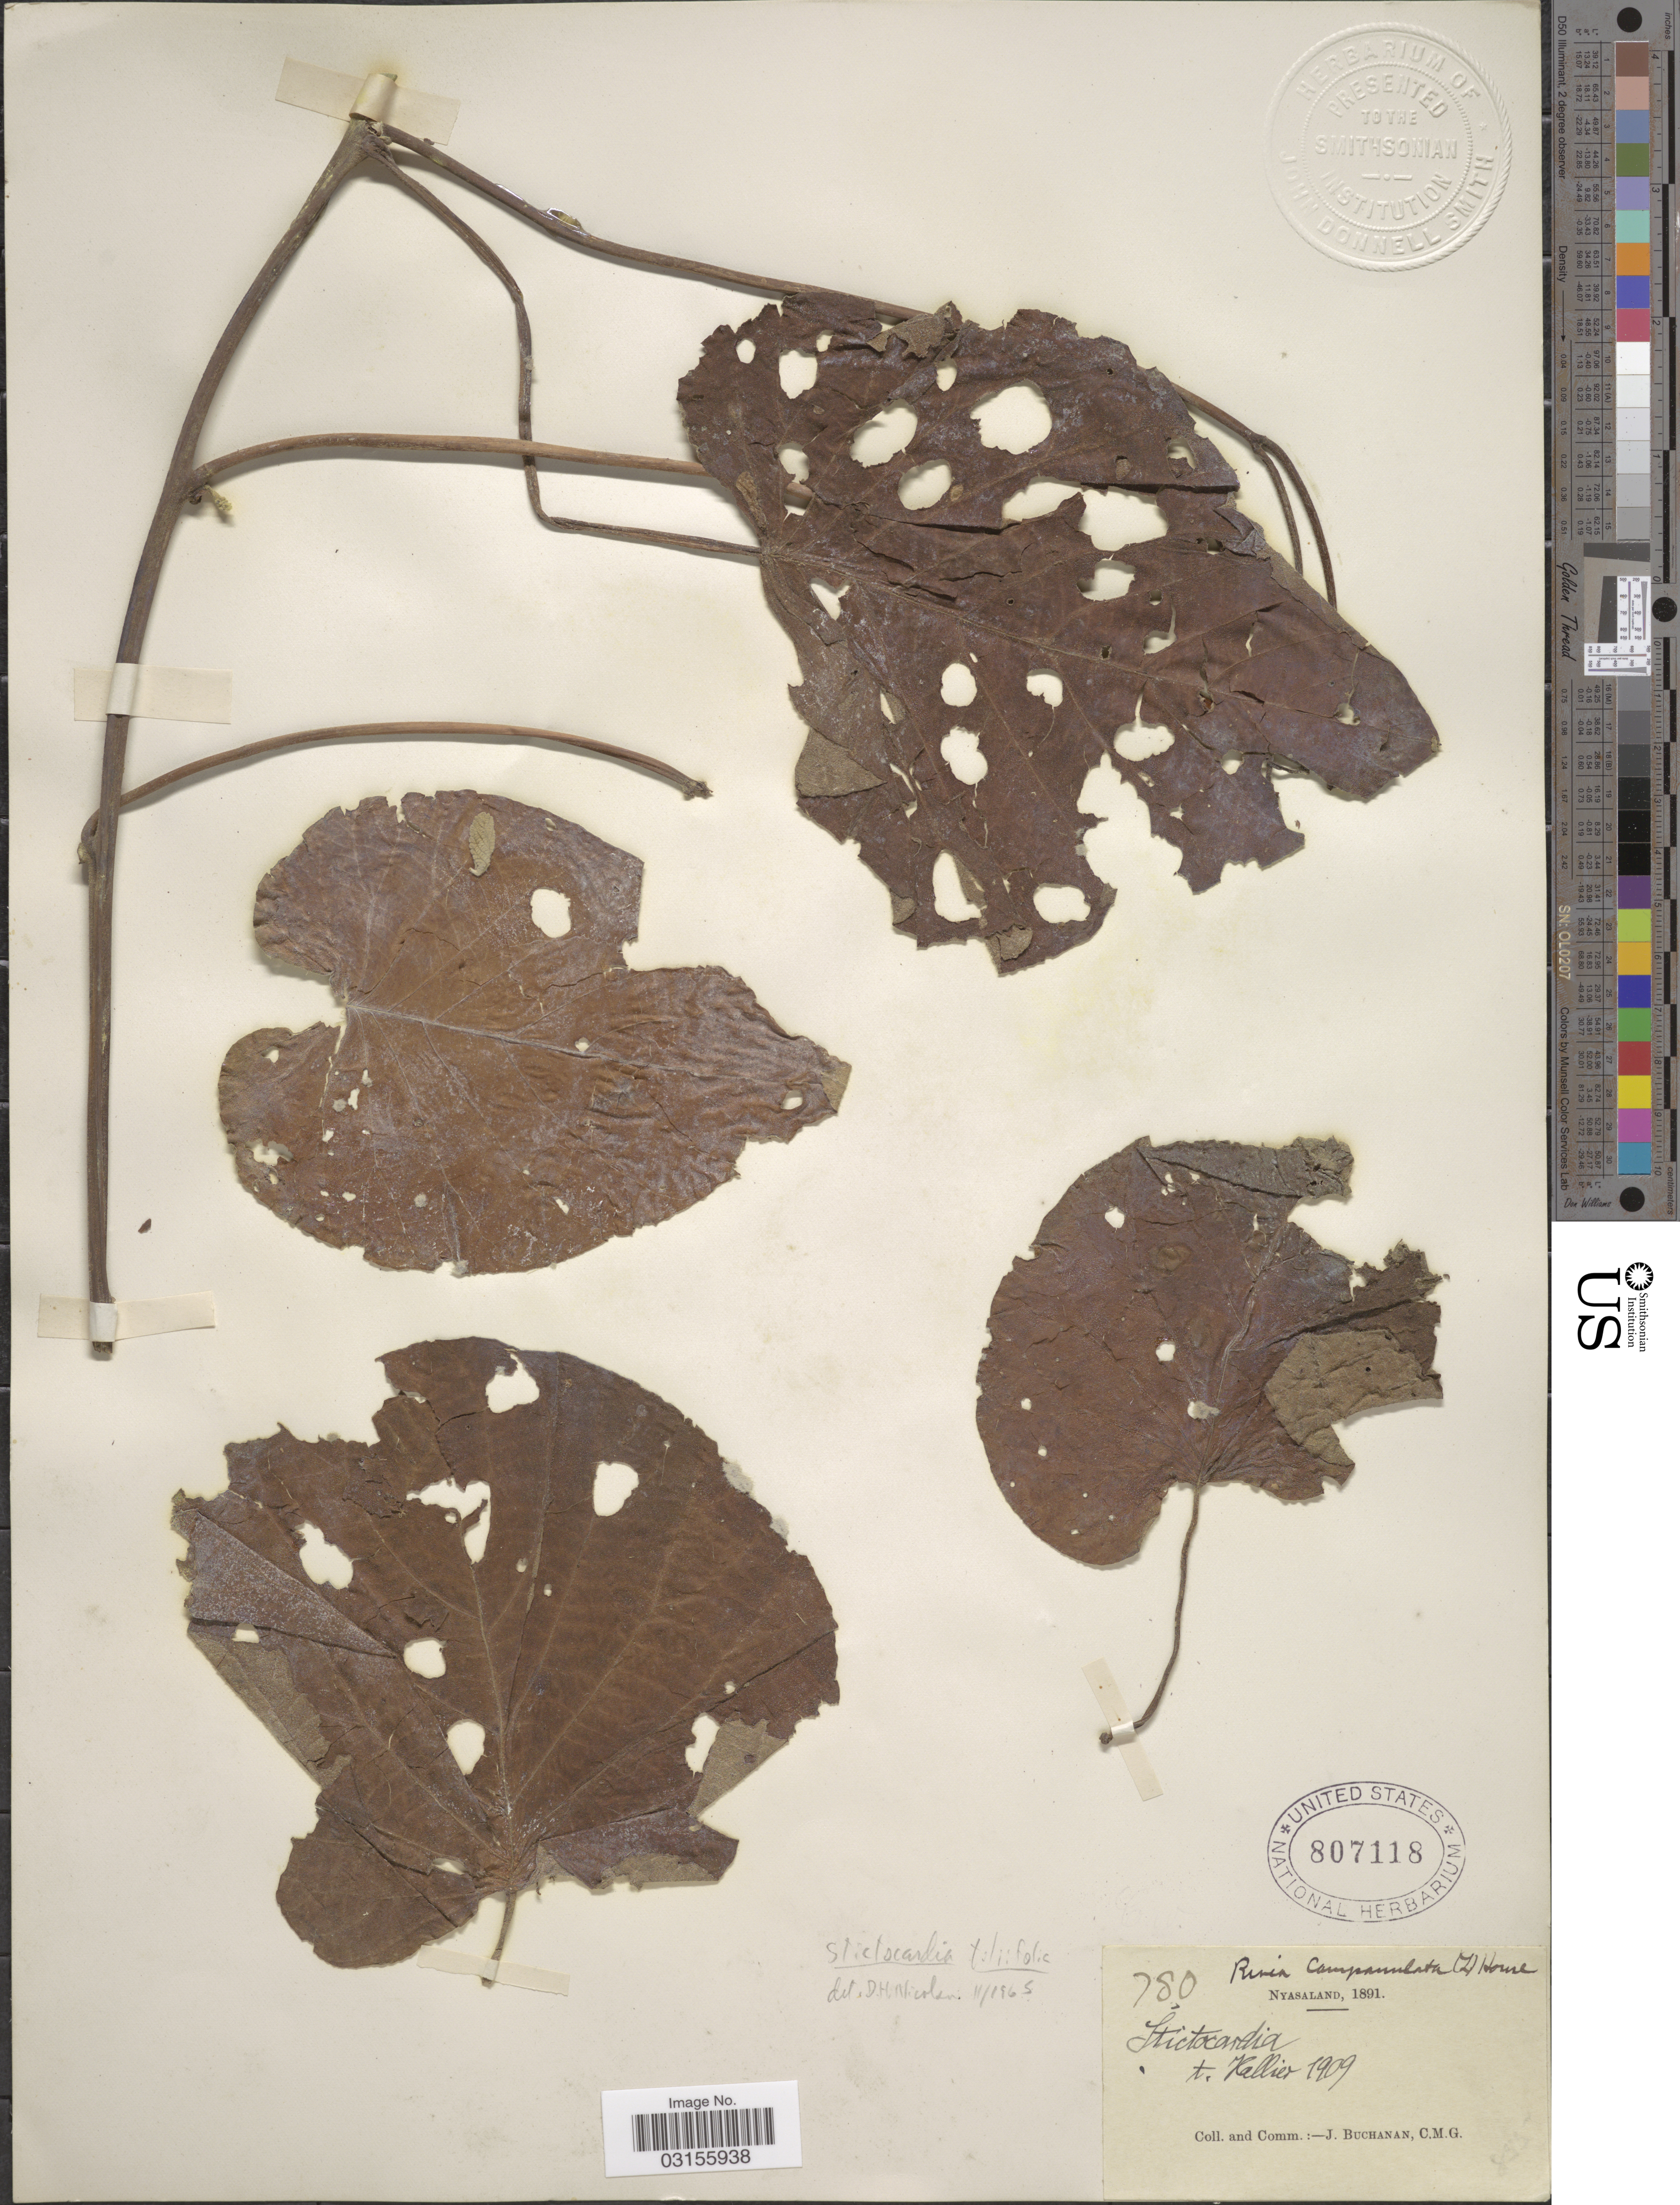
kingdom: Plantae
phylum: Tracheophyta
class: Magnoliopsida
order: Solanales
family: Convolvulaceae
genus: Stictocardia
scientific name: Stictocardia tiliifolia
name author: (Desr.) Hallier f.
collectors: J. Buchanan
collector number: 780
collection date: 1891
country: Malawi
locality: Nyasaland.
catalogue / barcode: US 807118